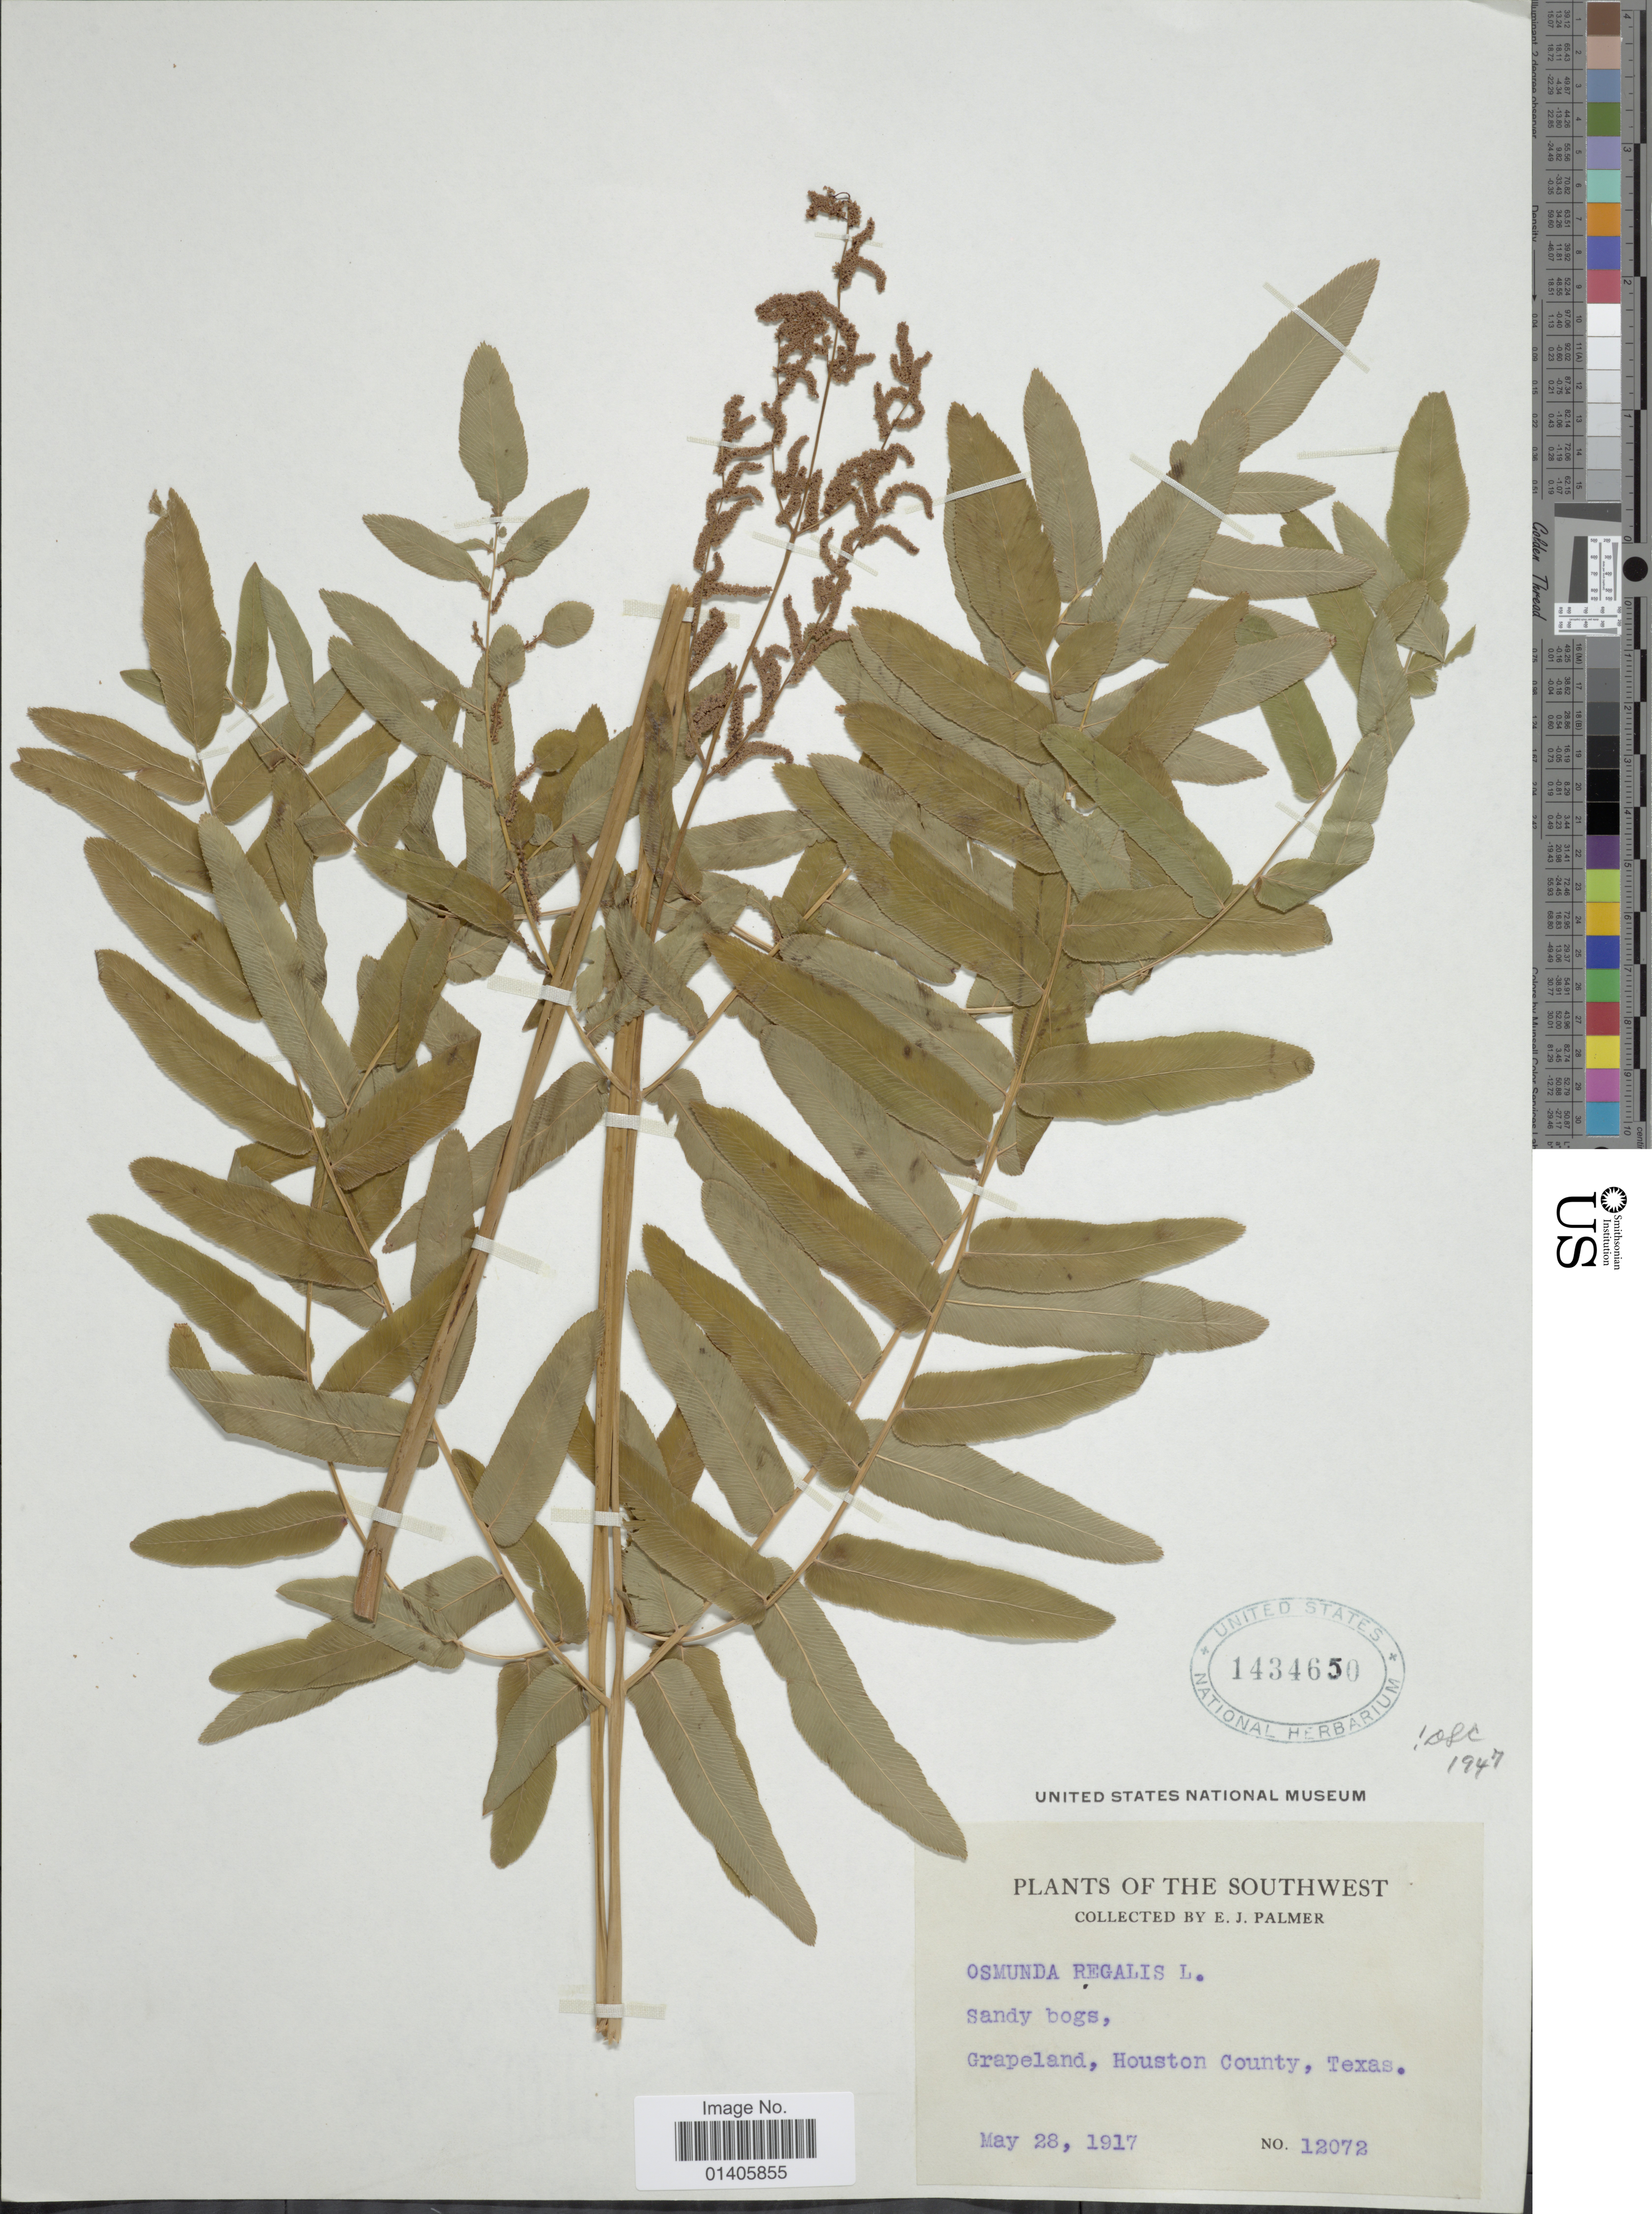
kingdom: Plantae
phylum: Tracheophyta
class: Polypodiopsida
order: Osmundales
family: Osmundaceae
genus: Osmunda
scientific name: Osmunda regalis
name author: L.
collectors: E. J. Palmer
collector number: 12072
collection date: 1917-05-28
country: United States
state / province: Texas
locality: The Southwest, Grapeland, Houston County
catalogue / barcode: US 1434650